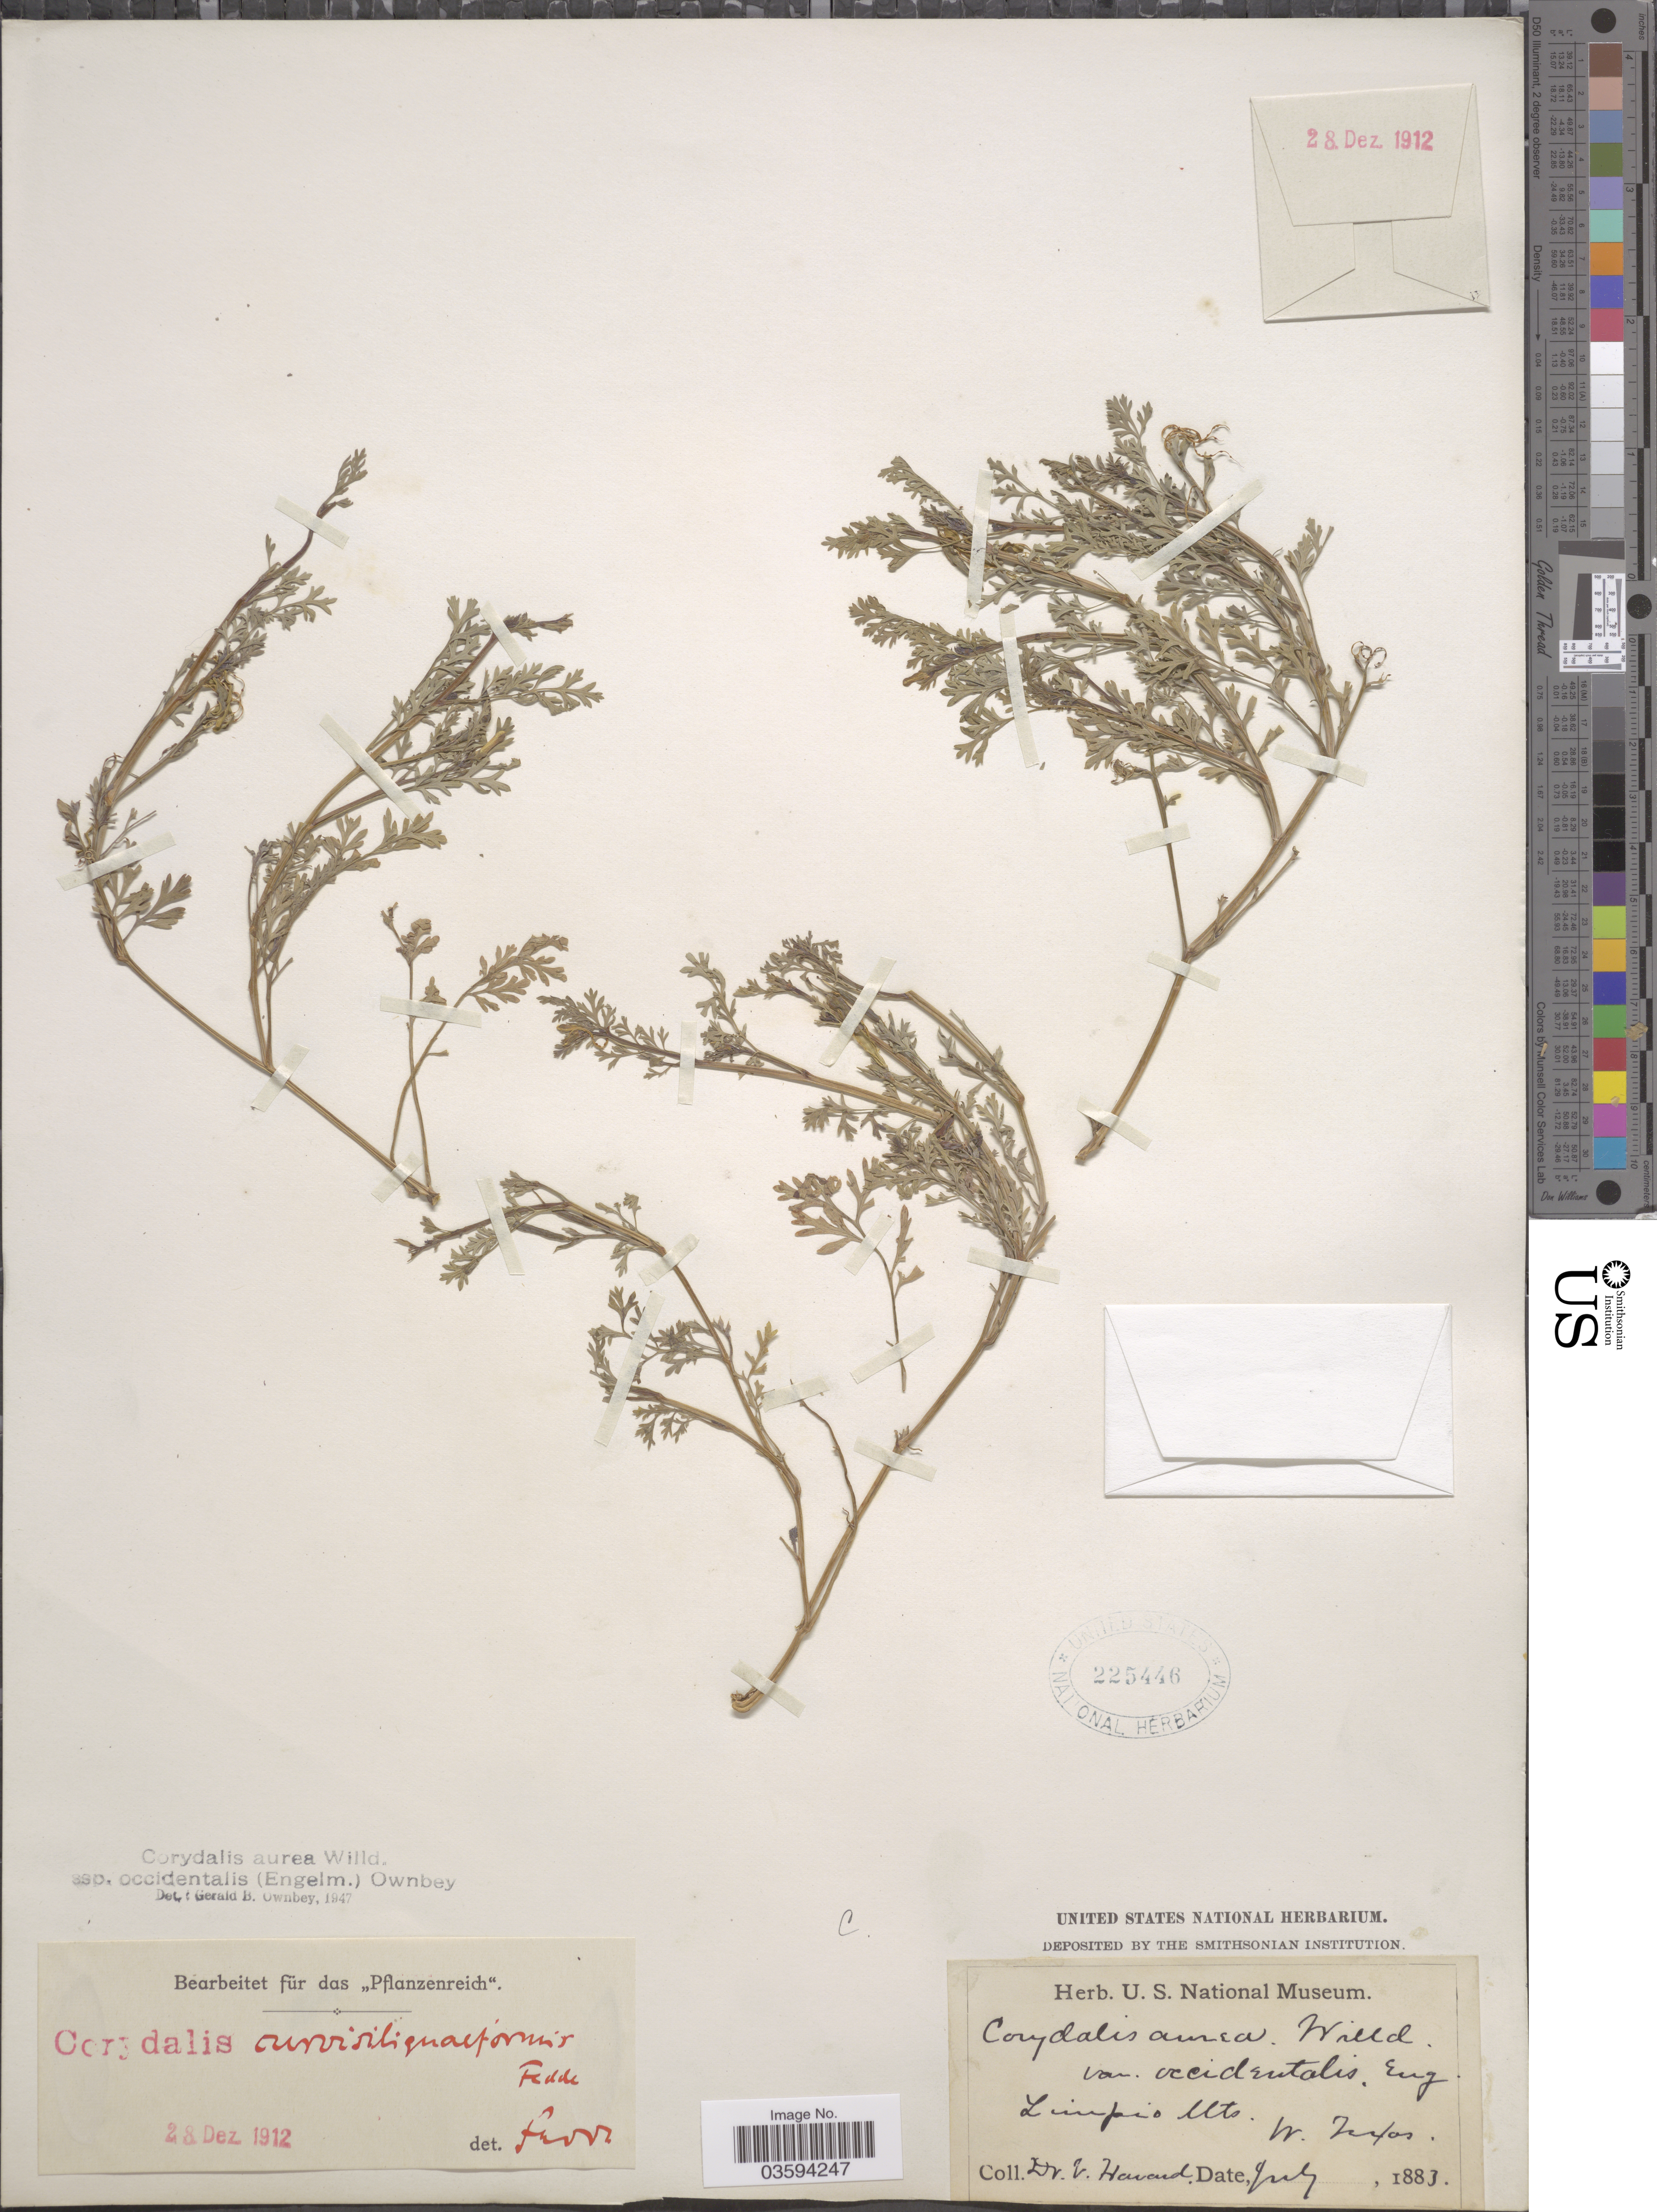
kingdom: Plantae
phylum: Tracheophyta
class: Magnoliopsida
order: Ranunculales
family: Papaveraceae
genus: Corydalis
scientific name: Corydalis aurea subsp. occidentalis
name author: Willd.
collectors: V. Havard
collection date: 1883-07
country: United States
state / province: Texas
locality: Limpio Mts. W. Texas.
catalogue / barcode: US 225446